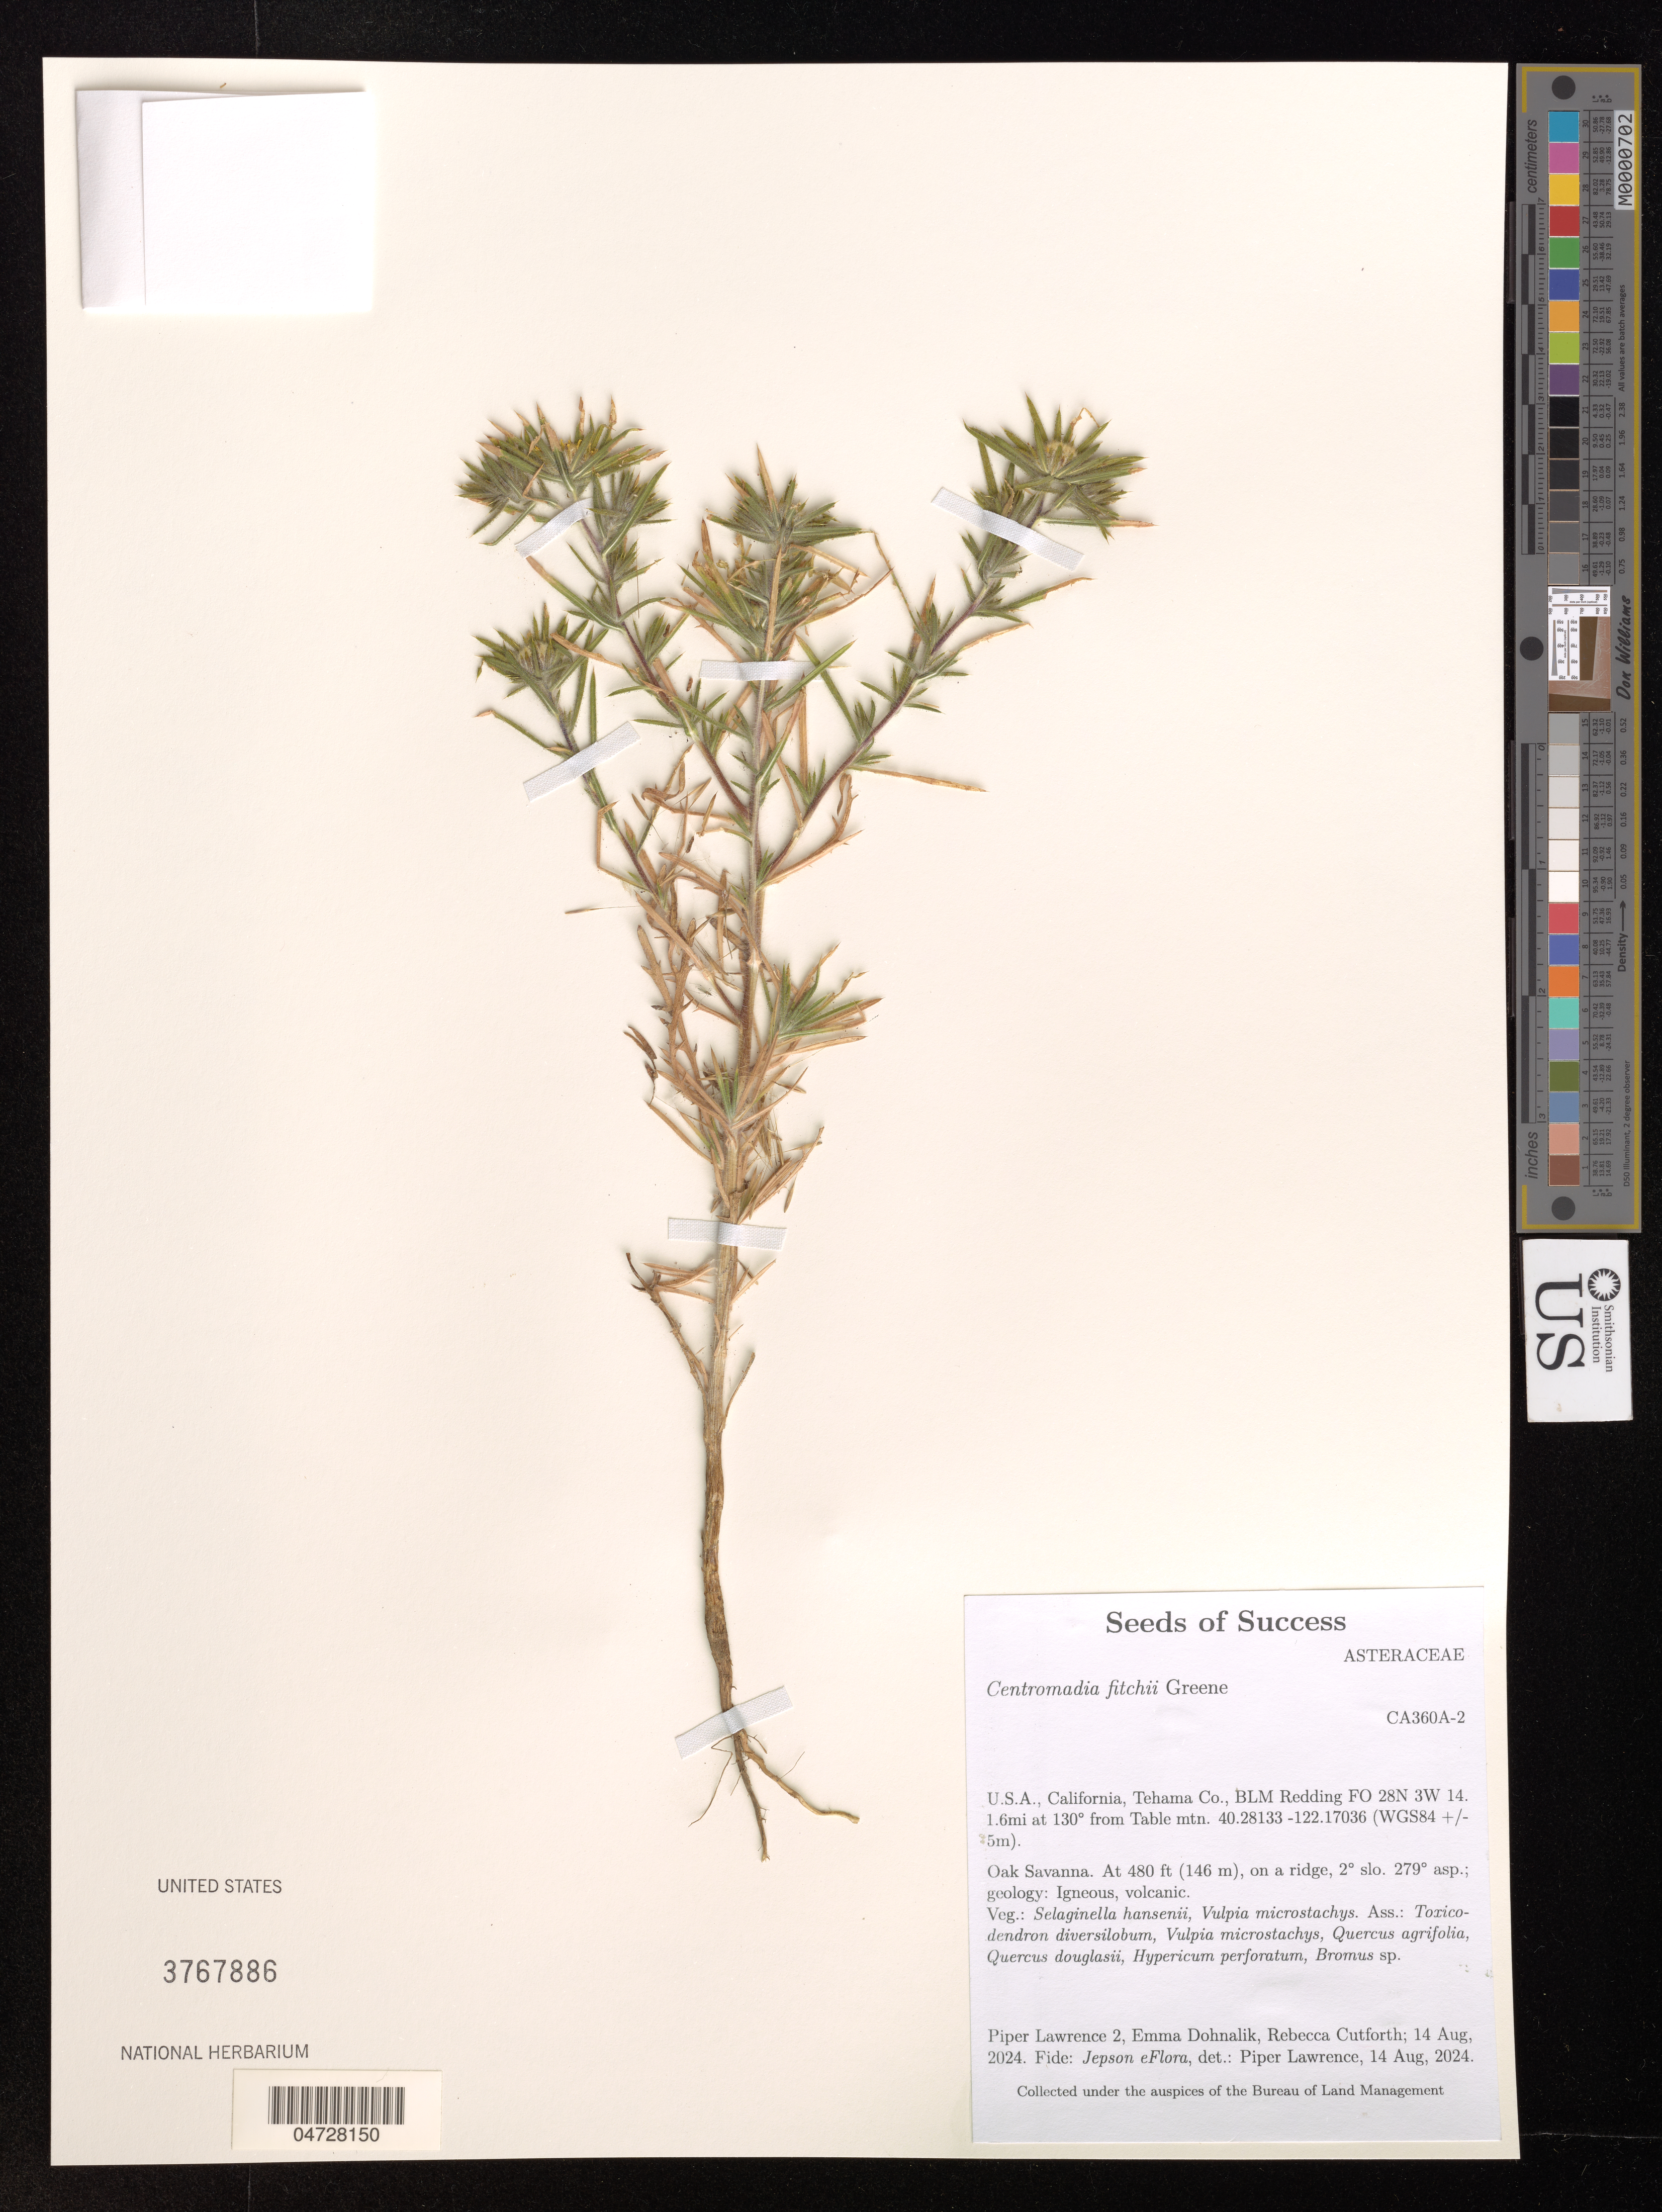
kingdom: Plantae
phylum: Tracheophyta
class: Magnoliopsida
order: Asterales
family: Asteraceae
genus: Centromadia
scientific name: Centromadia fitchii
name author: (A. Gray) Greene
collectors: P. Lawrence, E. Dohnalik & R. Cutforth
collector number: CA360A-2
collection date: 2024-08-14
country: United States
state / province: California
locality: Tehama Co., BLM Redding FO 28N 3W 14. 1.6mi at 130° form Table mtn.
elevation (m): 146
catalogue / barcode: US 3767886